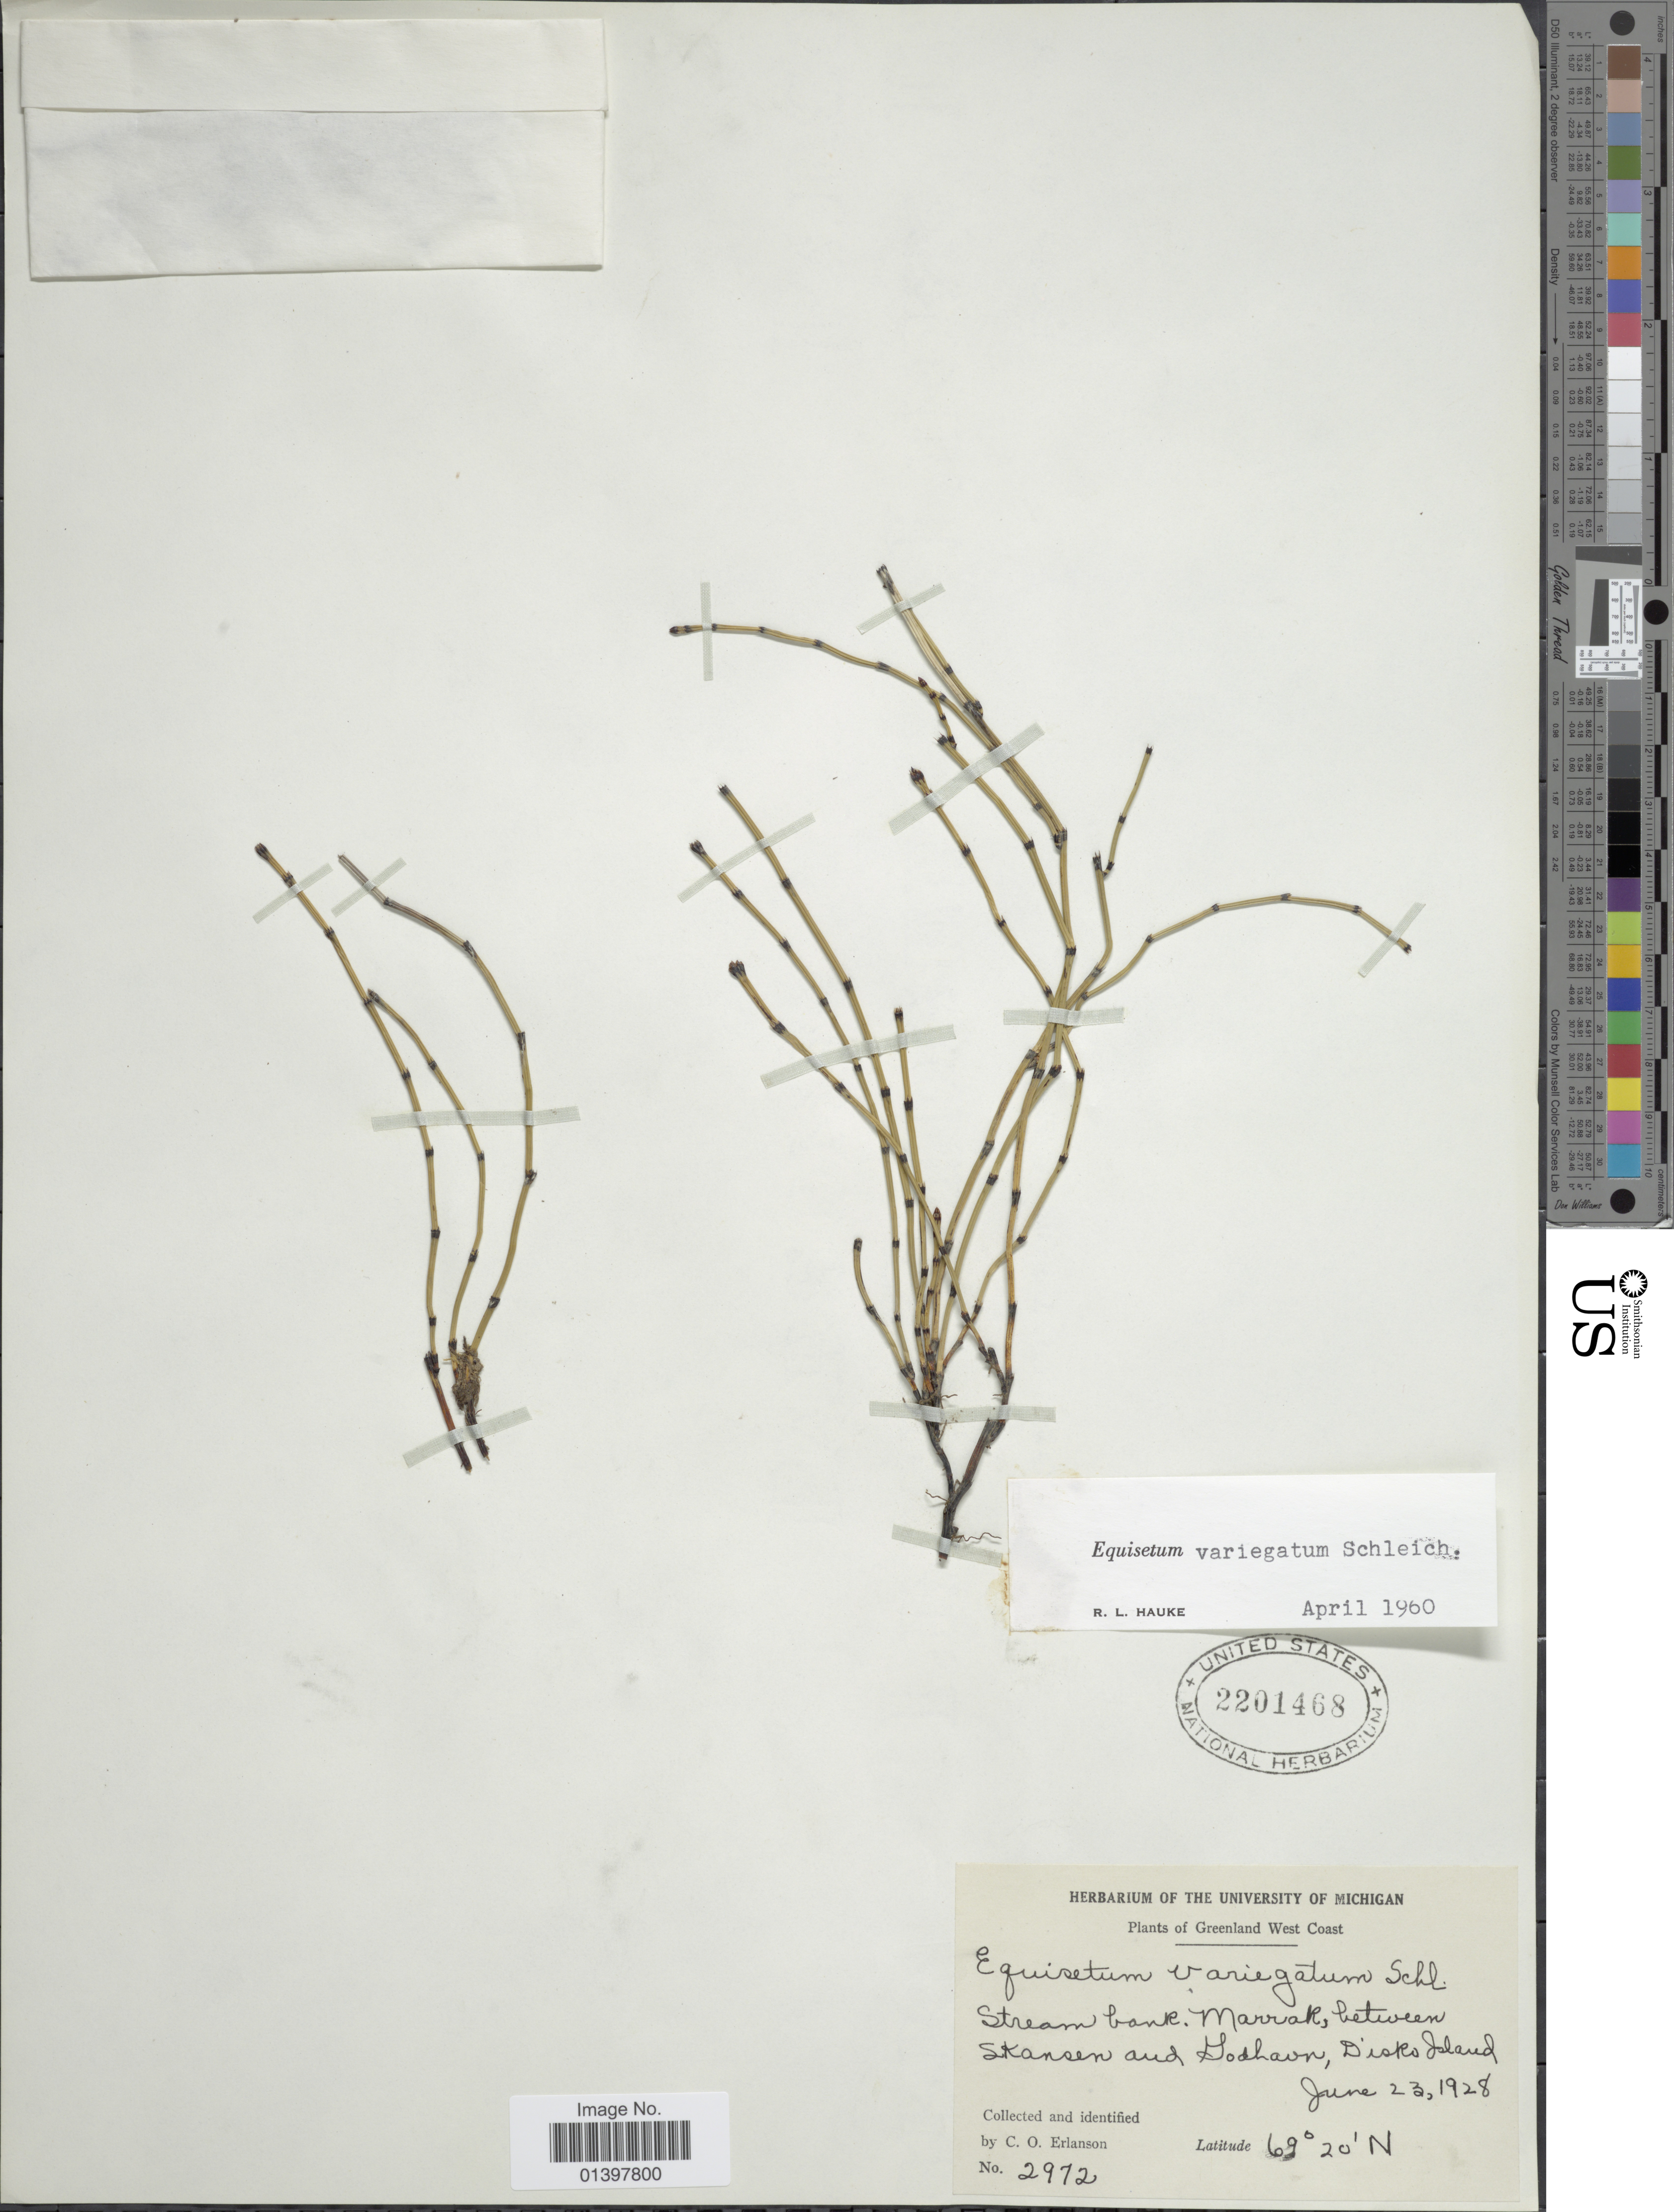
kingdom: Plantae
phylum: Tracheophyta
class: Polypodiopsida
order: Equisetales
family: Equisetaceae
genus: Equisetum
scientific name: Equisetum variegatum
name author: Schleich. ex F. Weber & D. Mohr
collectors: C. O. Erlanson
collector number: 2972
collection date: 1928-06-23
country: Greenland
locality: Greenland West Coast, Stream bank, Marrak, between Skansen and Yodhavn, Diskoland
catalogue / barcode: US 2201468